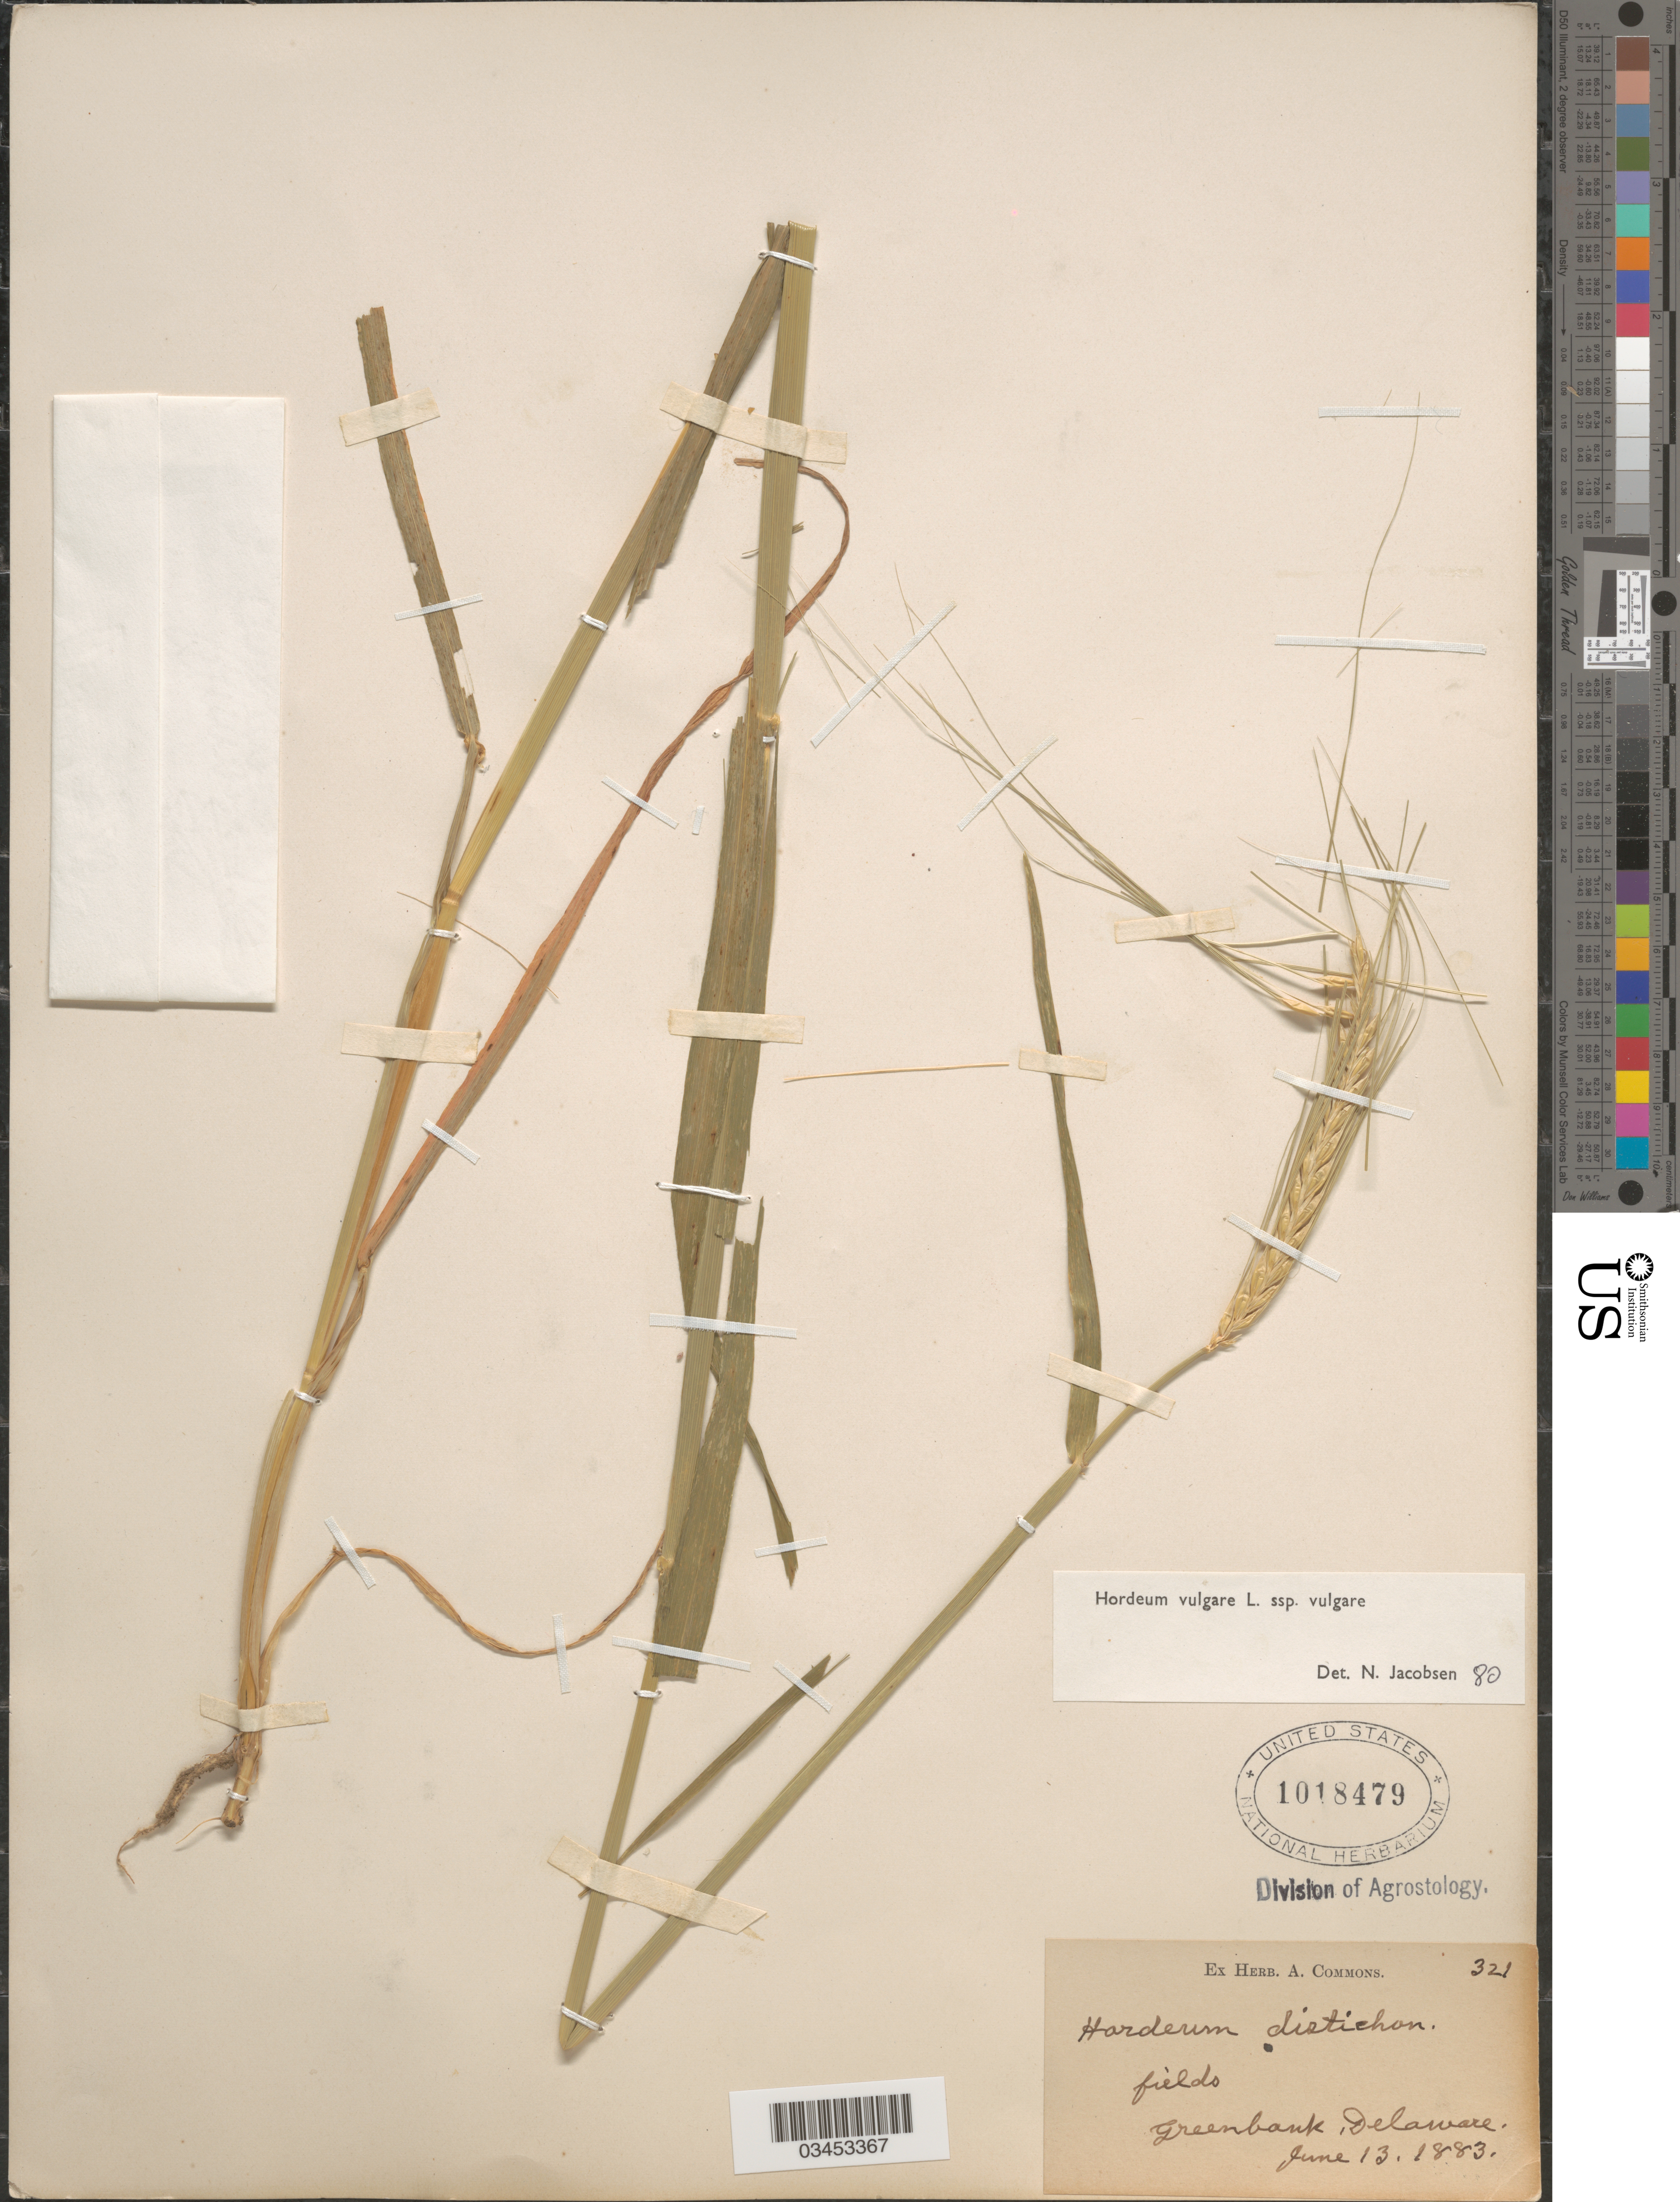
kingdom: Plantae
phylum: Tracheophyta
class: Liliopsida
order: Poales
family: Poaceae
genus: Hordeum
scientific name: Hordeum vulgare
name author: L.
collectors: ex herb. A. Commons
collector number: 321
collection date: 1883-06-13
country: United States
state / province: Delaware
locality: Greenbank.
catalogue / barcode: US 1018479